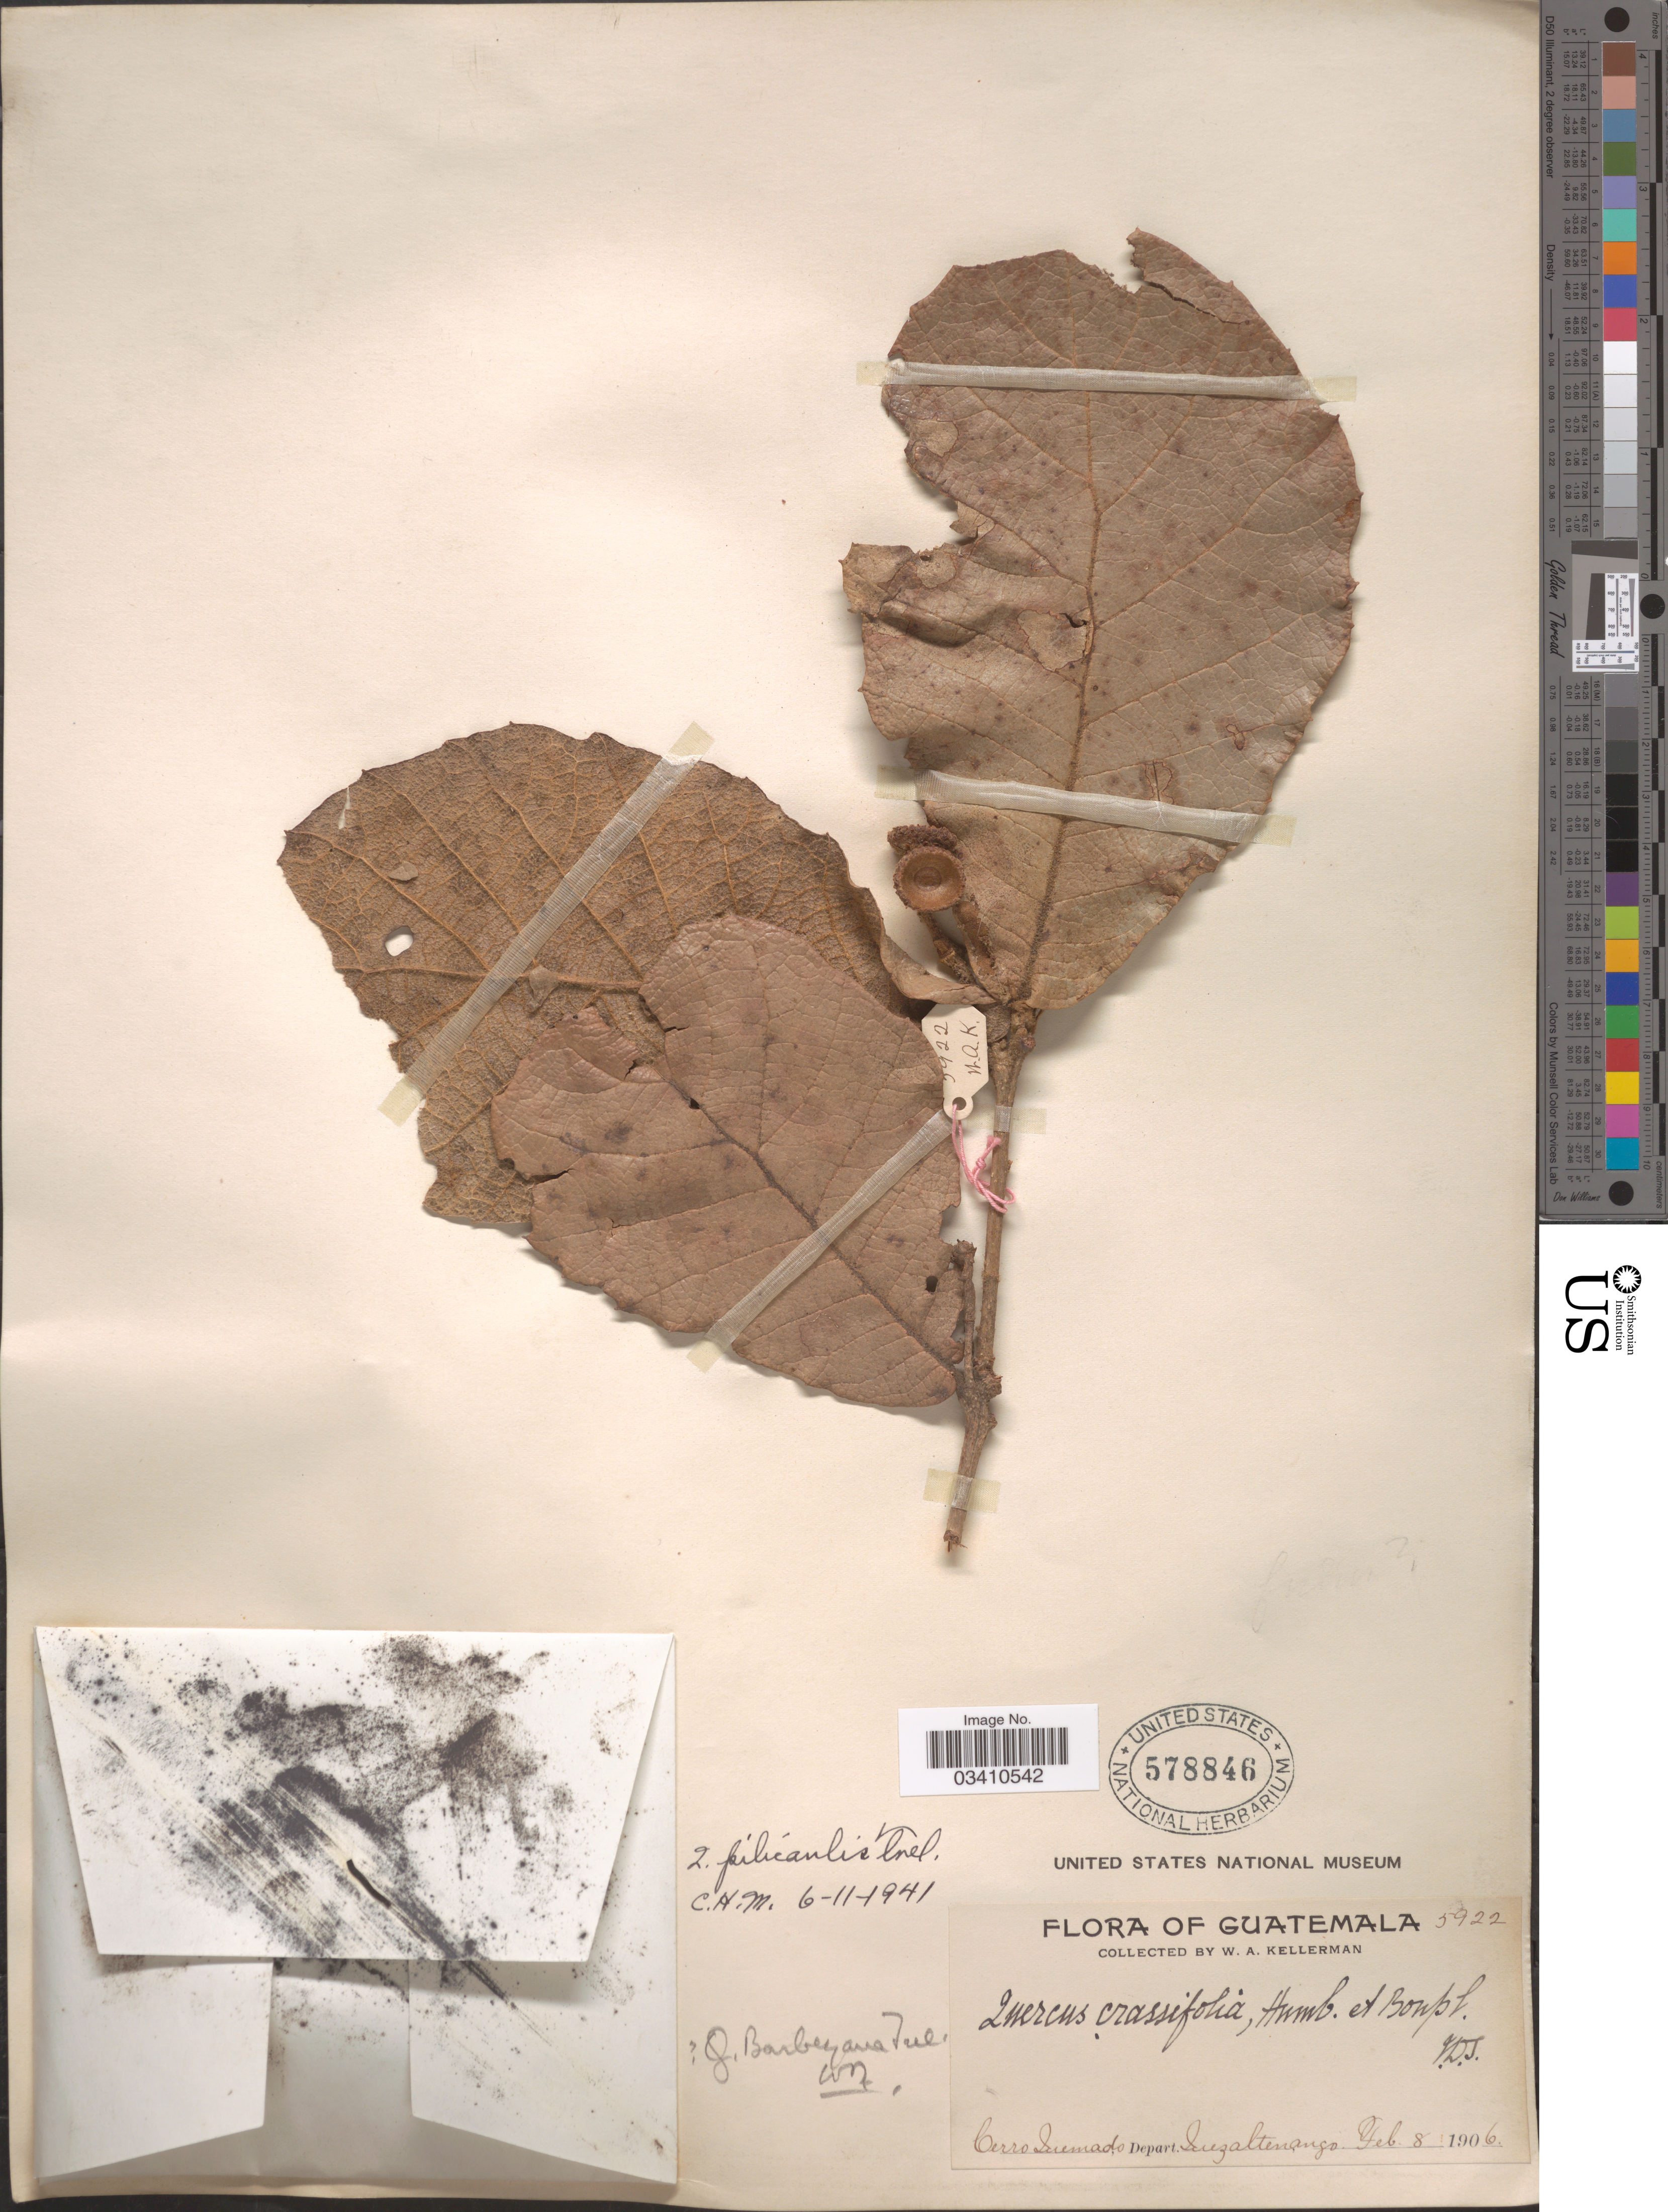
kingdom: Plantae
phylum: Tracheophyta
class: Magnoliopsida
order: Fagales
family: Fagaceae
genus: Quercus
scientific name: Quercus pilicaulis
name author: Trel.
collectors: W. Kellerman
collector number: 5922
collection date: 1906-02-08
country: Guatemala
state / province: Quetzaltenango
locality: Cerro Quemado. Depart. Quezaltenango.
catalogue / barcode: US 578846